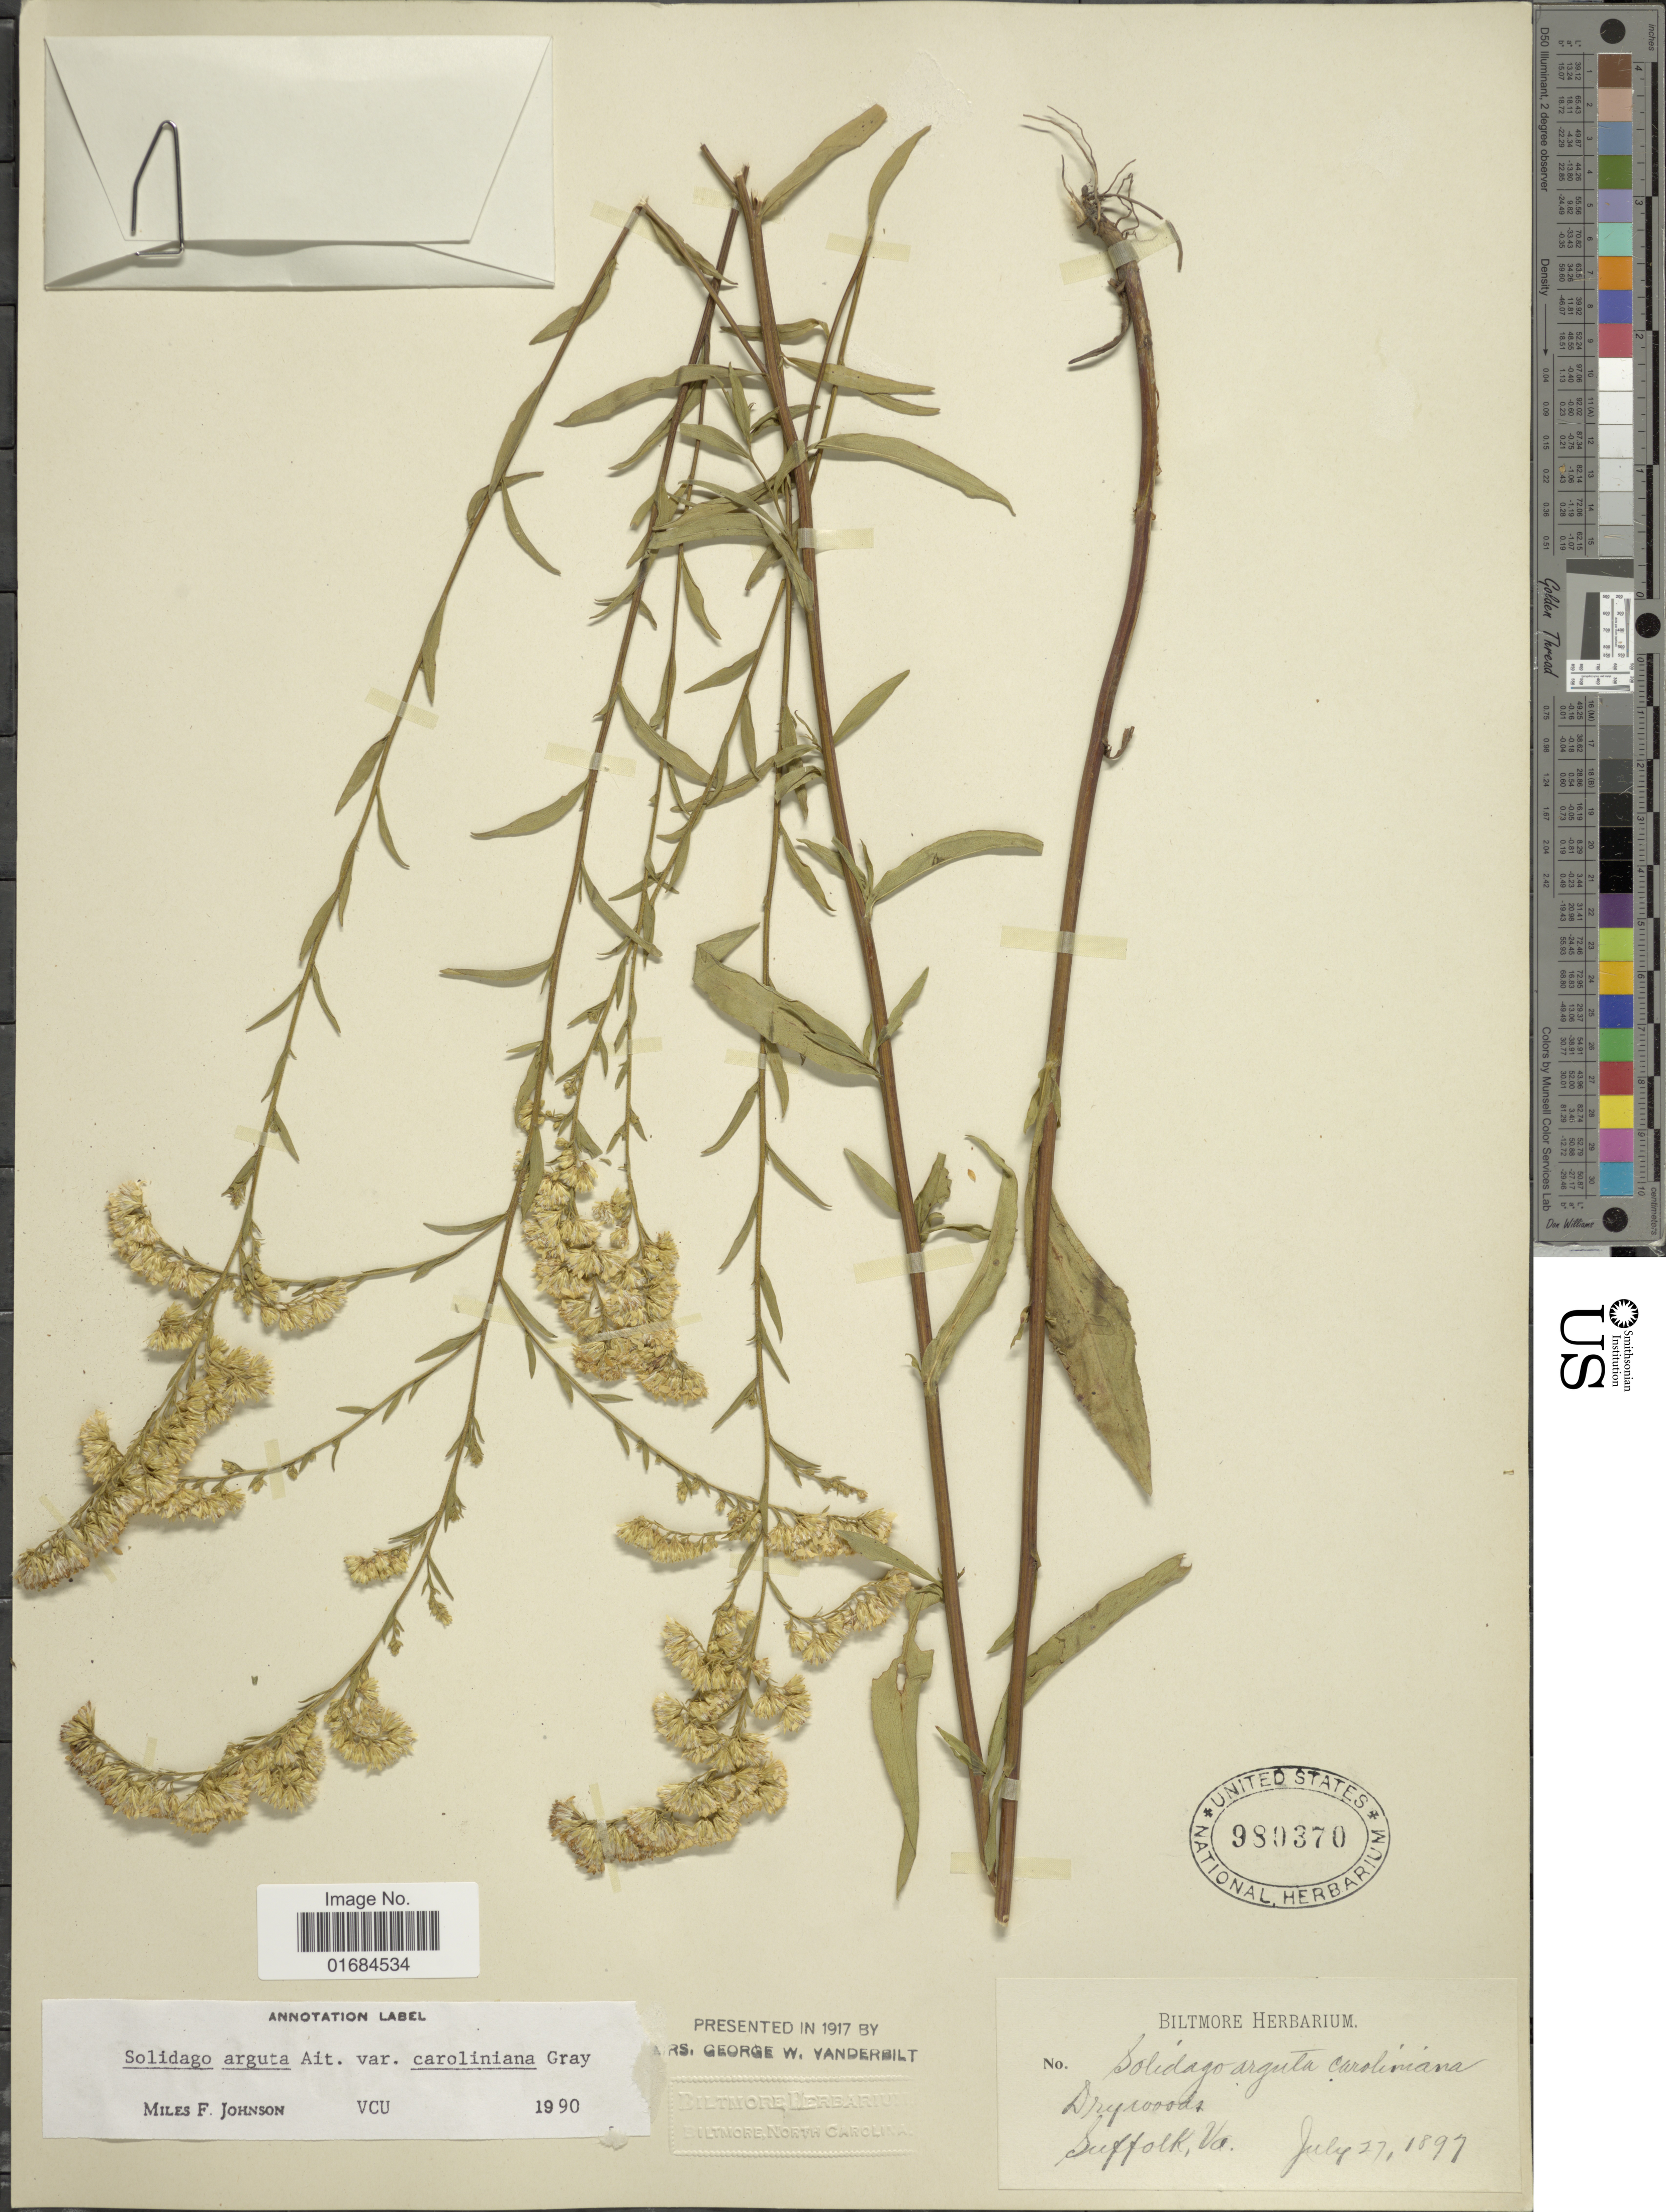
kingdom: Plantae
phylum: Tracheophyta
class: Magnoliopsida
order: Asterales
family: Asteraceae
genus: Solidago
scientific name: Solidago arguta var. caroliniana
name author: A. Gray & et al.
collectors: ex herb. Biltmore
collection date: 1897-07-27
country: United States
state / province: Virginia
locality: Suffolk.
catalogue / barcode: US 980370